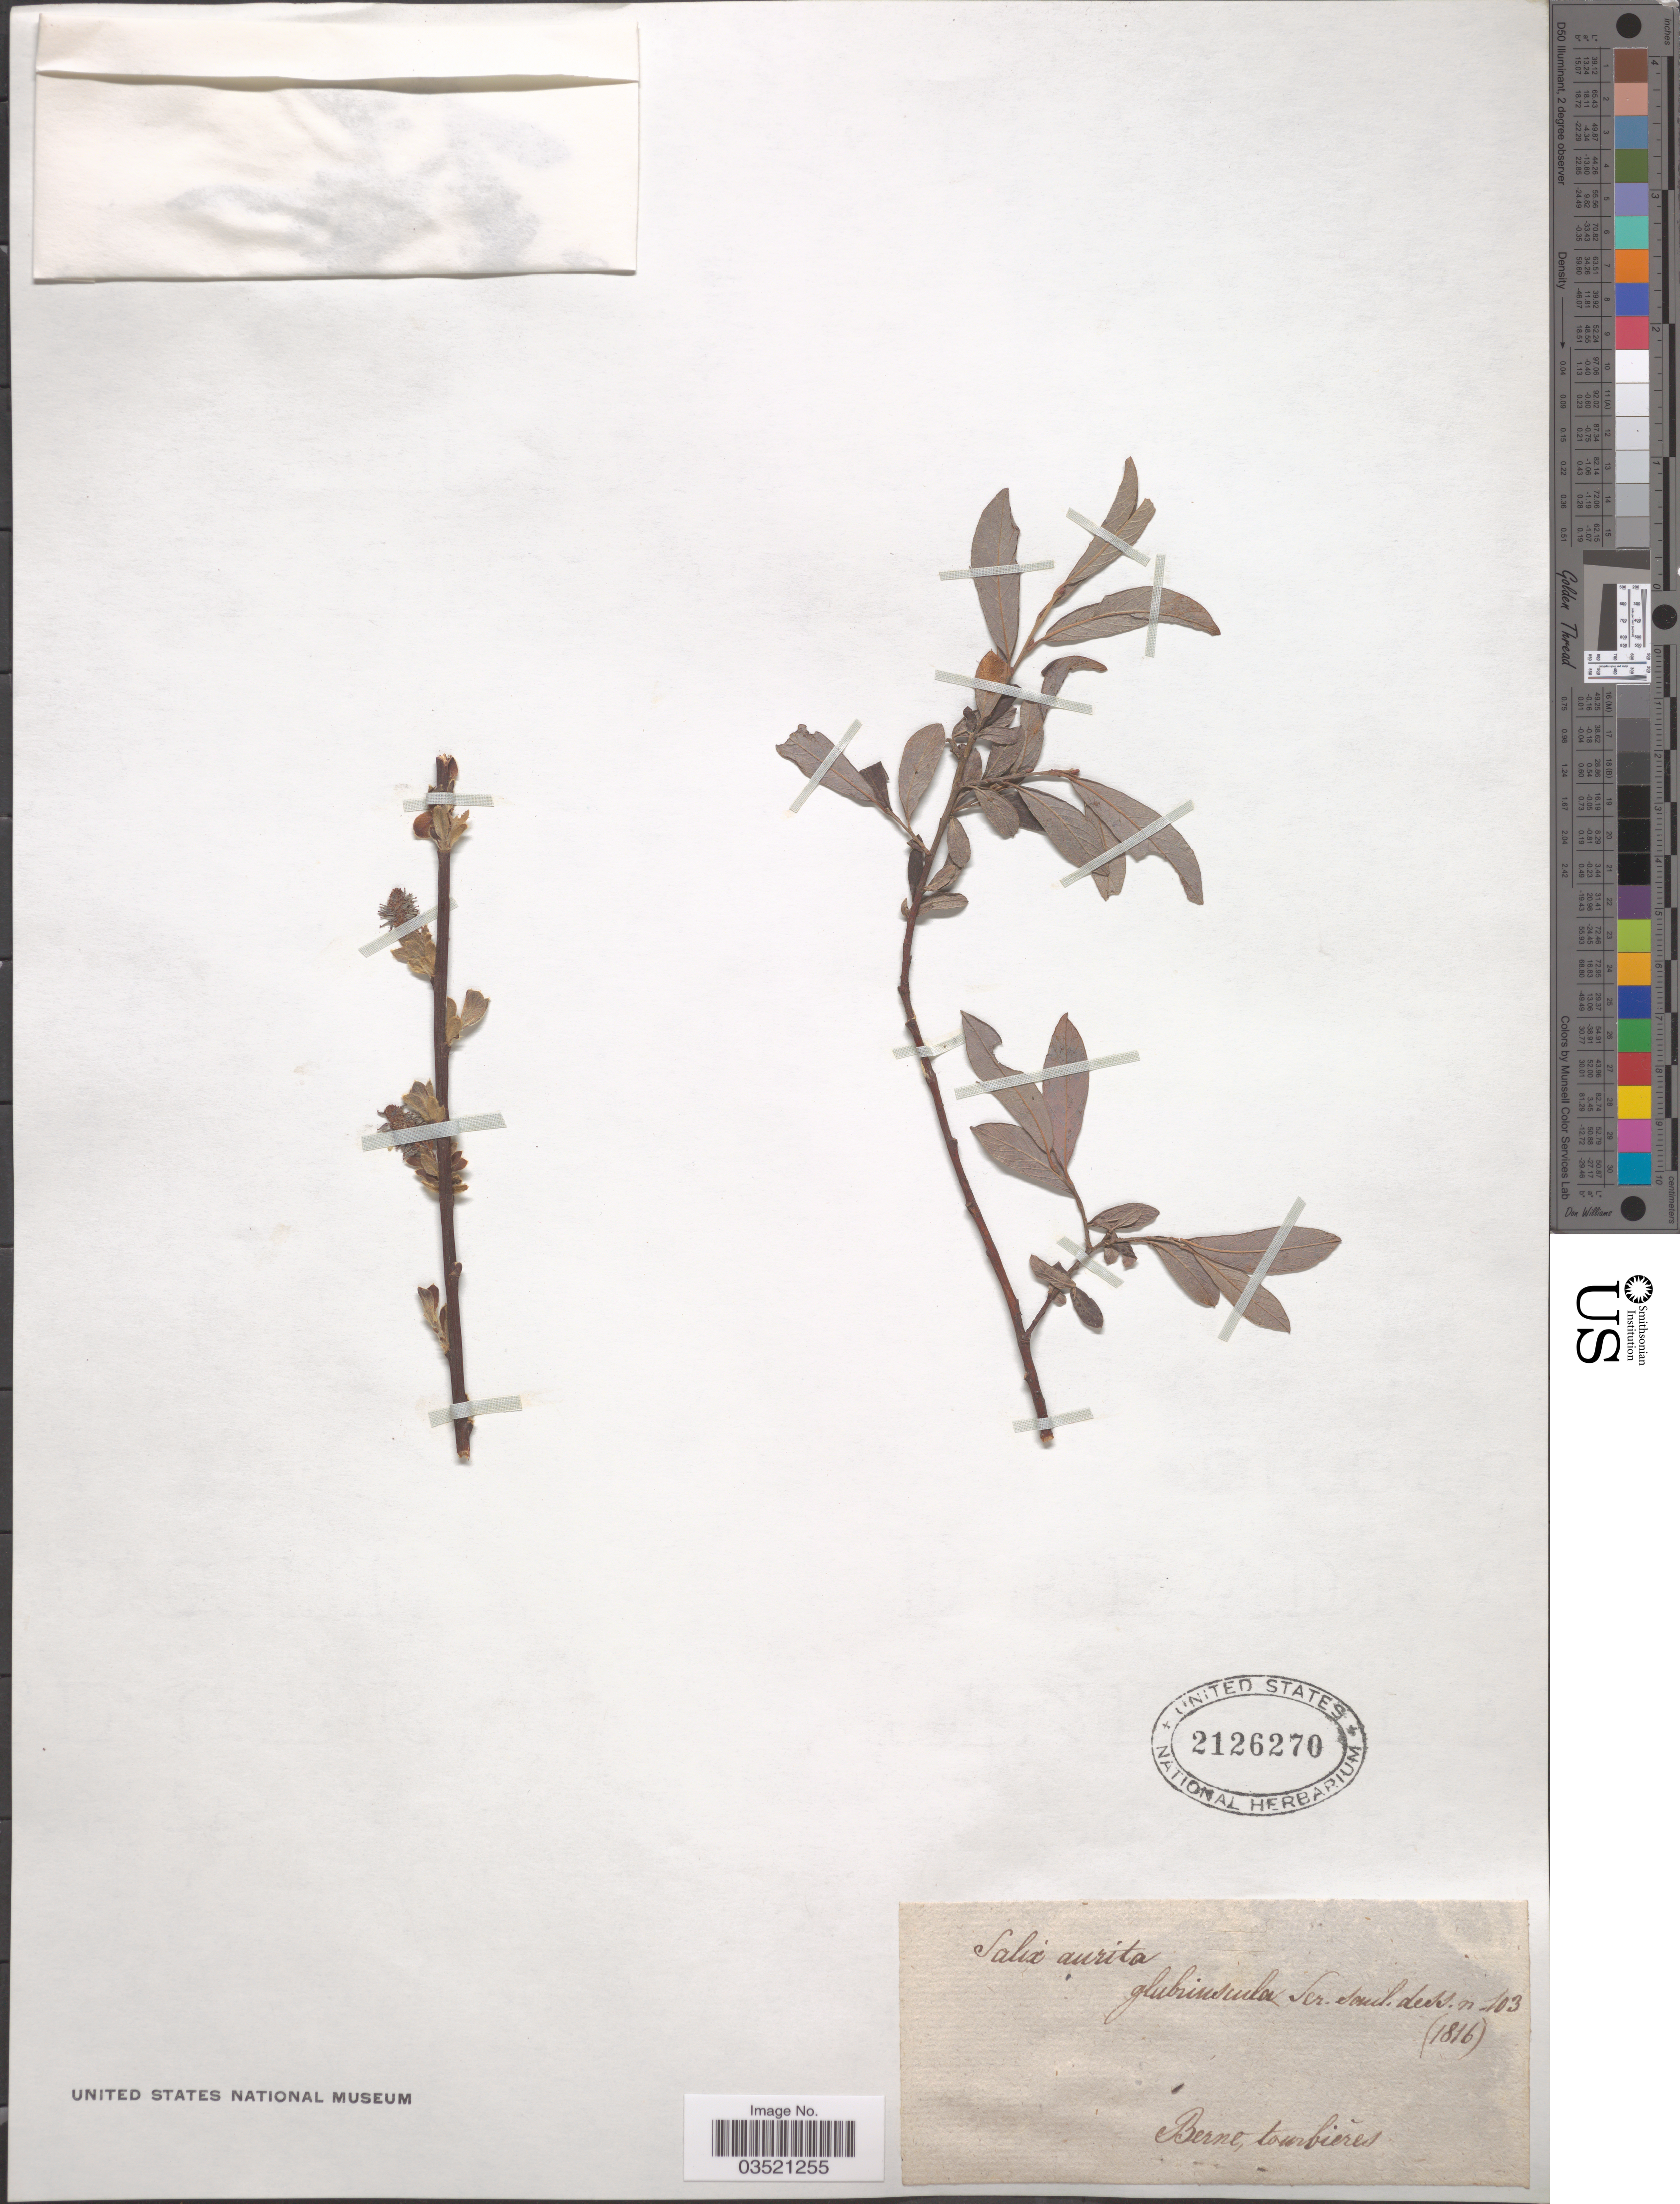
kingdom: Plantae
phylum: Tracheophyta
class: Magnoliopsida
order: Malpighiales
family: Salicaceae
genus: Salix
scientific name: Salix aurita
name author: L.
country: Switzerland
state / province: Bern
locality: Berne, tourbieres.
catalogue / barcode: US 2126270